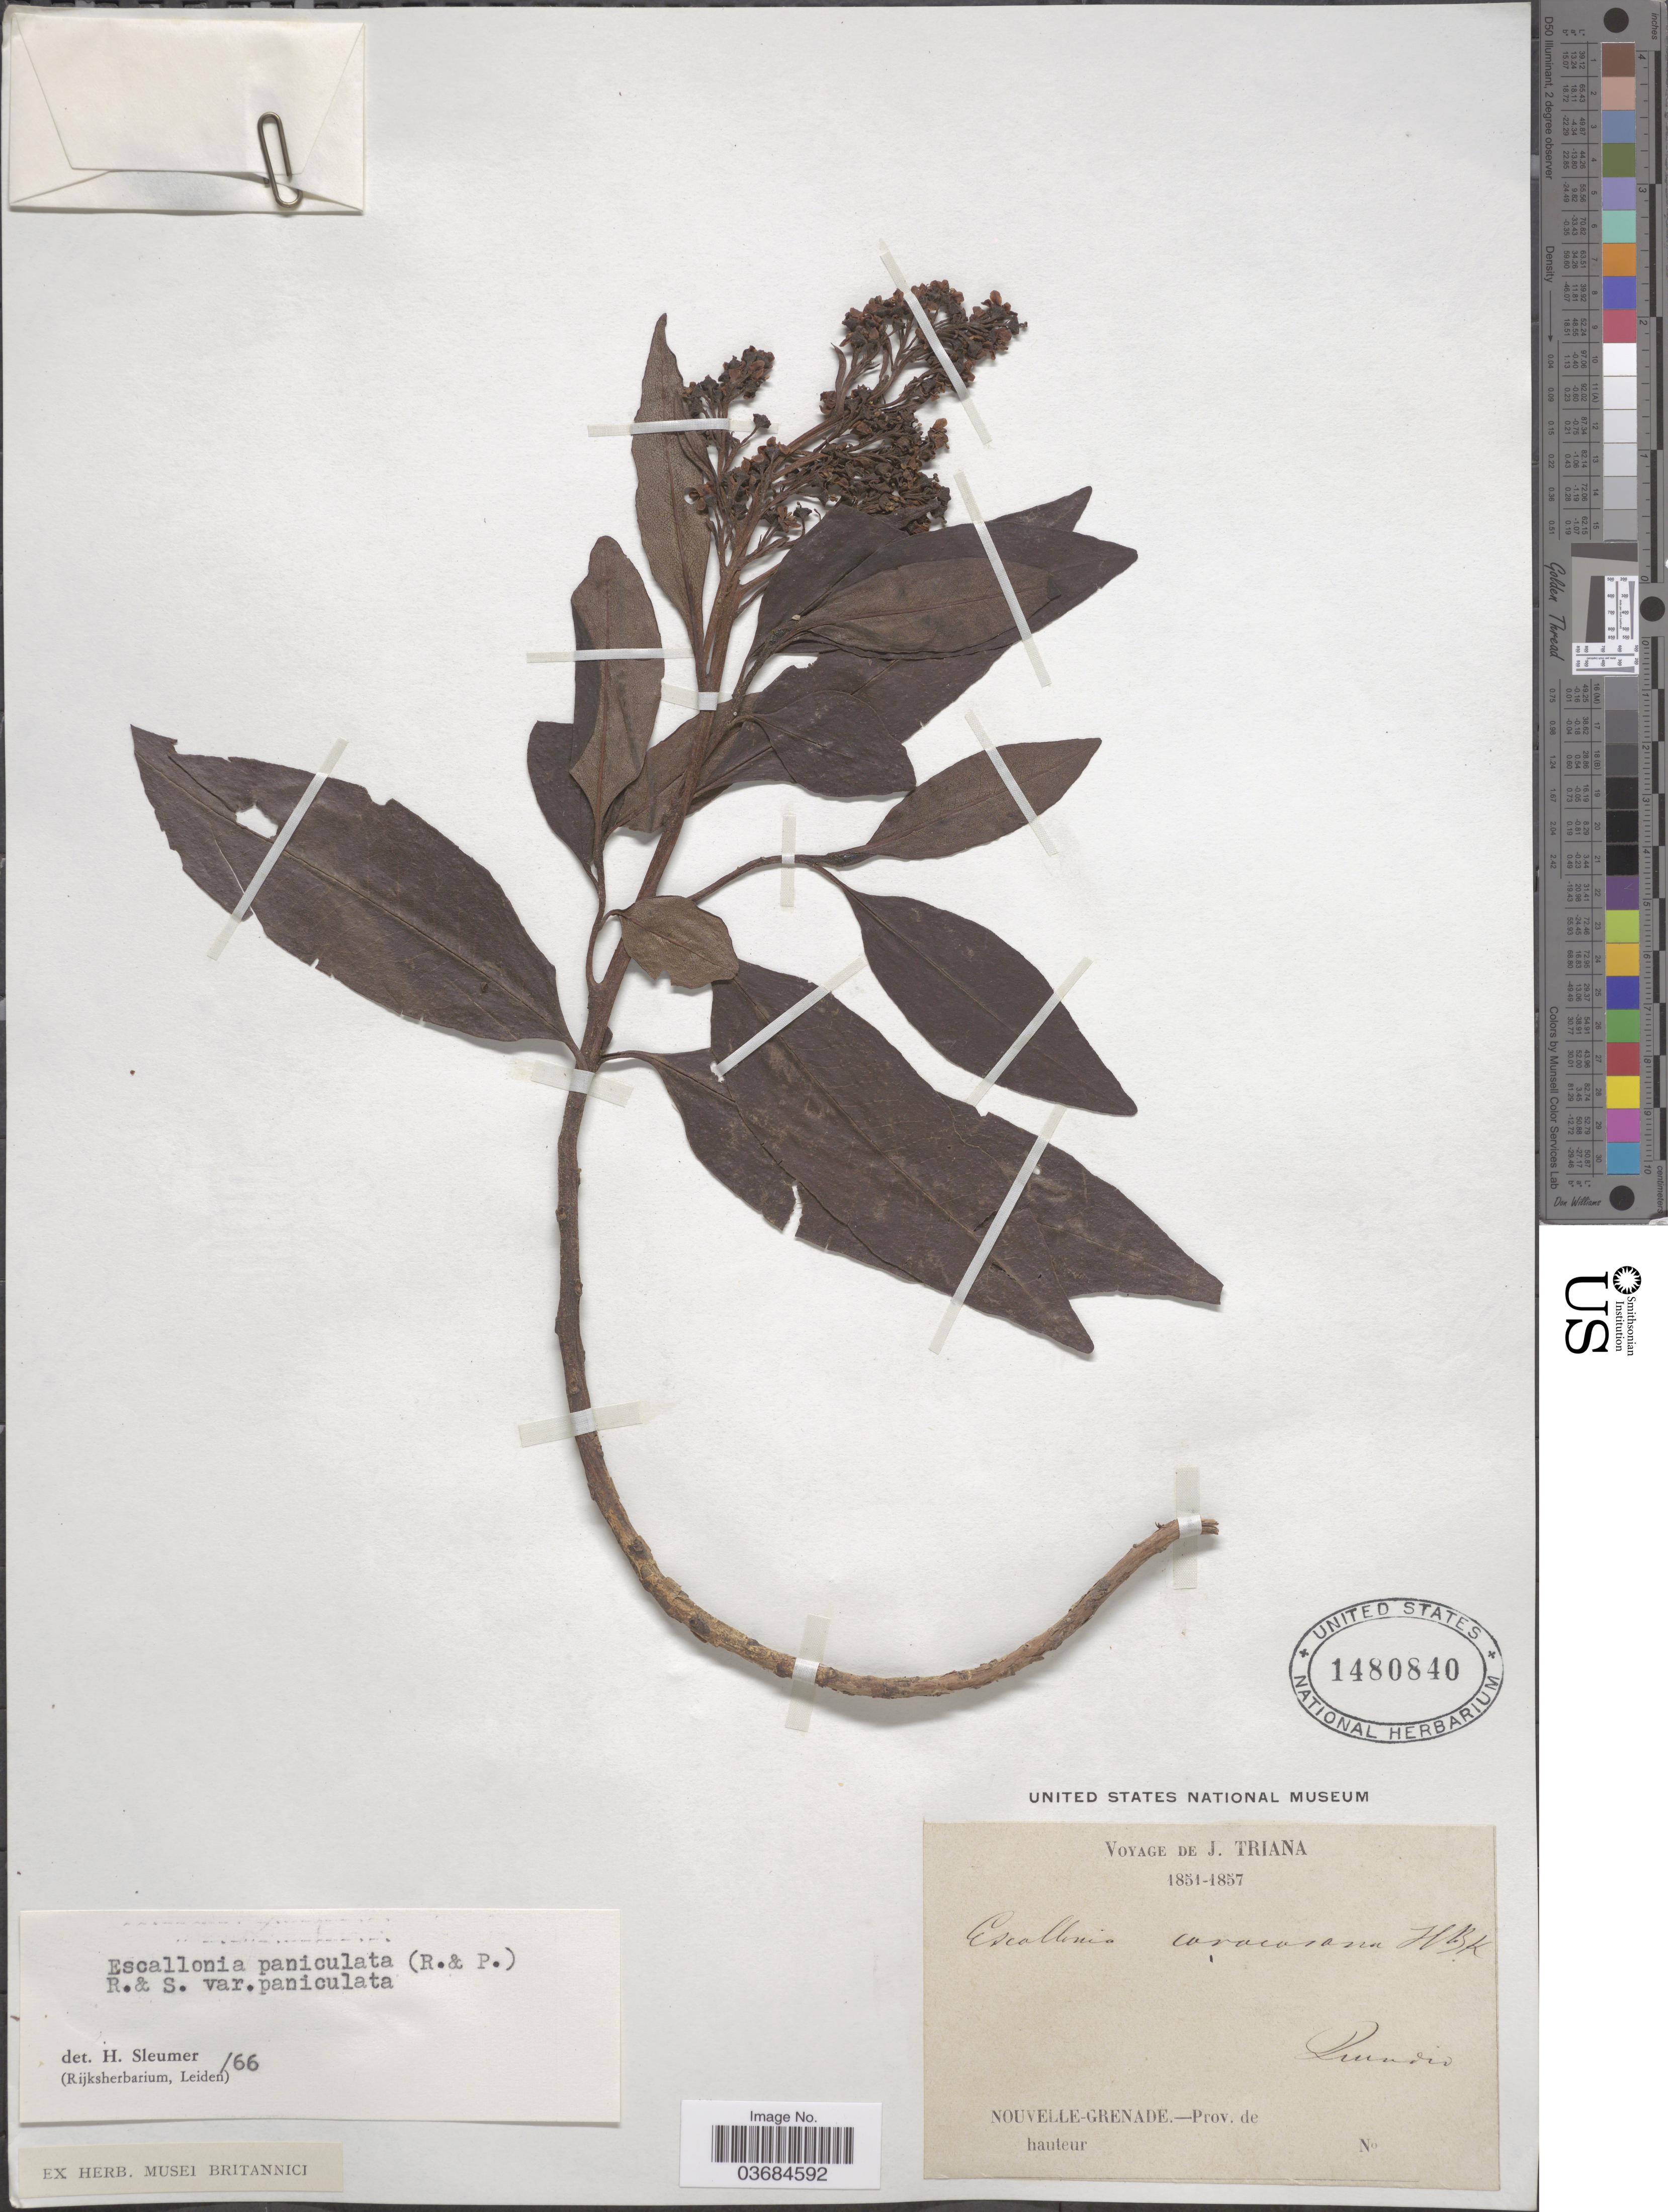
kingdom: Plantae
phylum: Tracheophyta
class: Magnoliopsida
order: Escalloniales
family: Escalloniaceae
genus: Escallonia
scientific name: Escallonia paniculata var. paniculata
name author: (Ruiz & Pav.) Roem. & Schult.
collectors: J. Triana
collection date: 1851/1857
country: Colombia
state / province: Quindío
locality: Nouvelle-Grenade.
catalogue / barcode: US 1480840